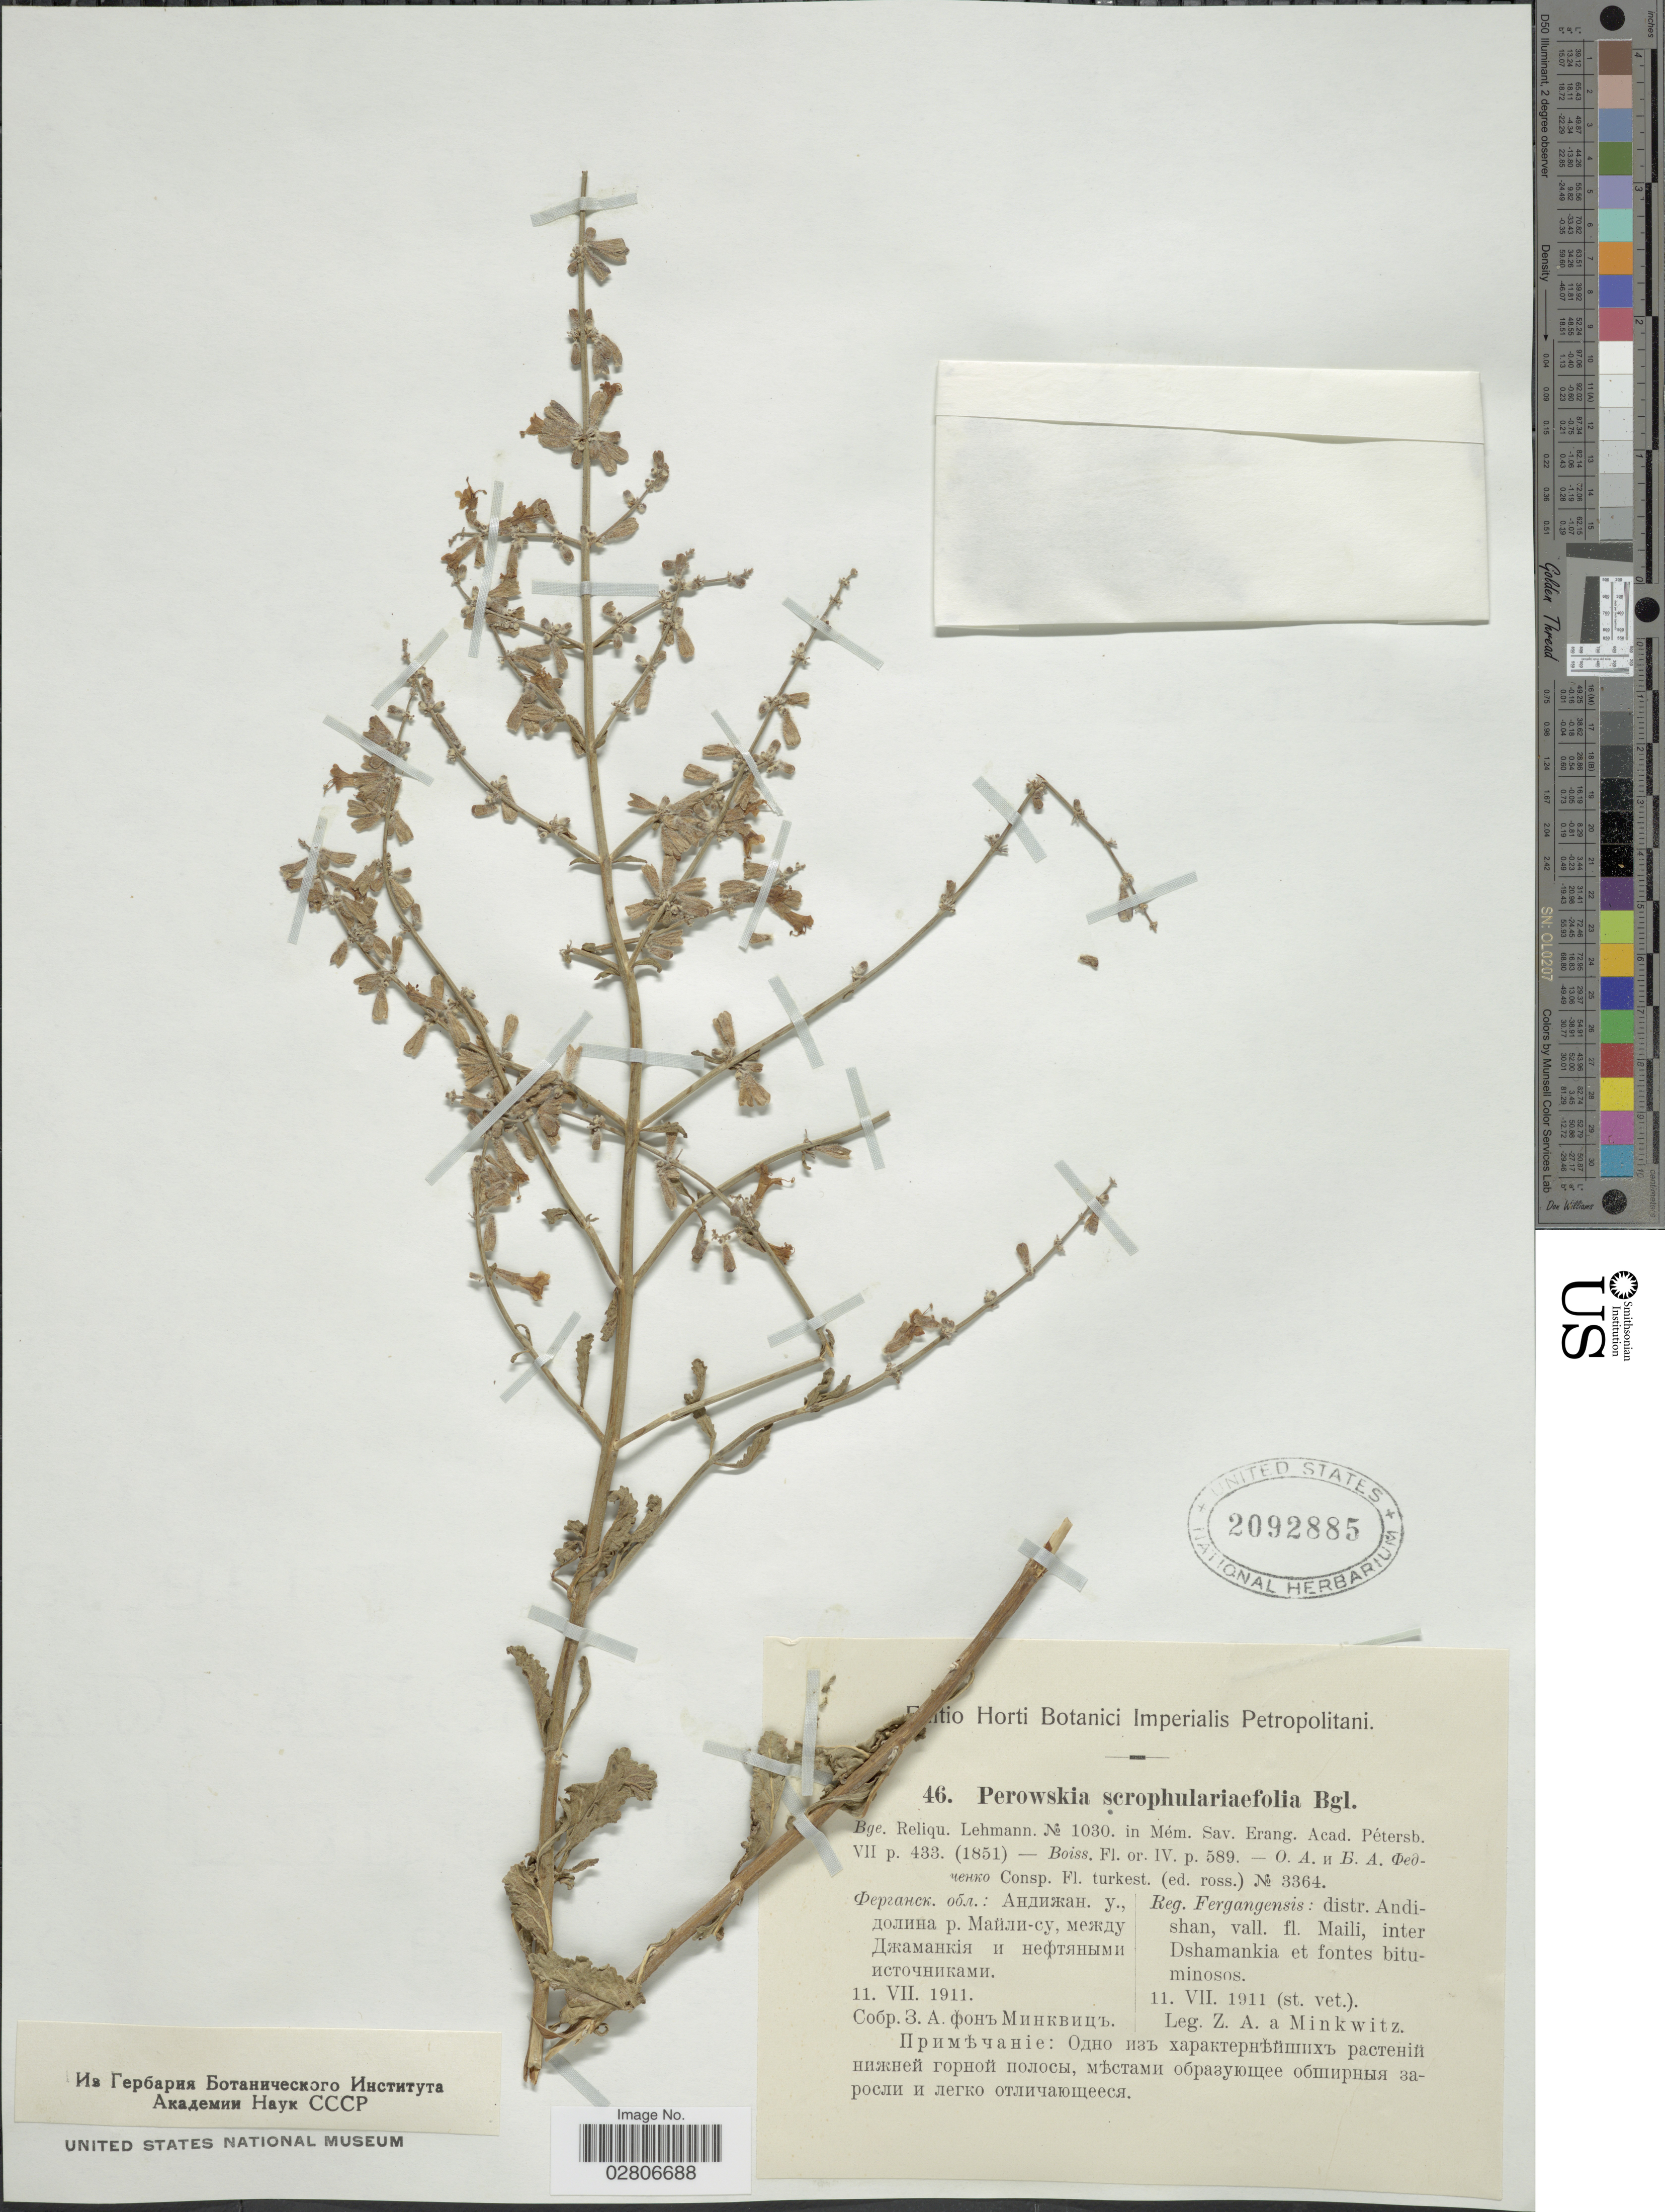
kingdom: Plantae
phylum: Tracheophyta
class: Magnoliopsida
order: Lamiales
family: Lamiaceae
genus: Perovskia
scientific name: Perovskia scrophulariifolia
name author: Bunge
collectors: Z. Minkwitz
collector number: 46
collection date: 1911-07-11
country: Uzbekistan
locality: Reg. Fergangensis: distr. Andishan, vall. fl. Maili, inter Dshamankia et fontes bituminosos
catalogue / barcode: US 2092885